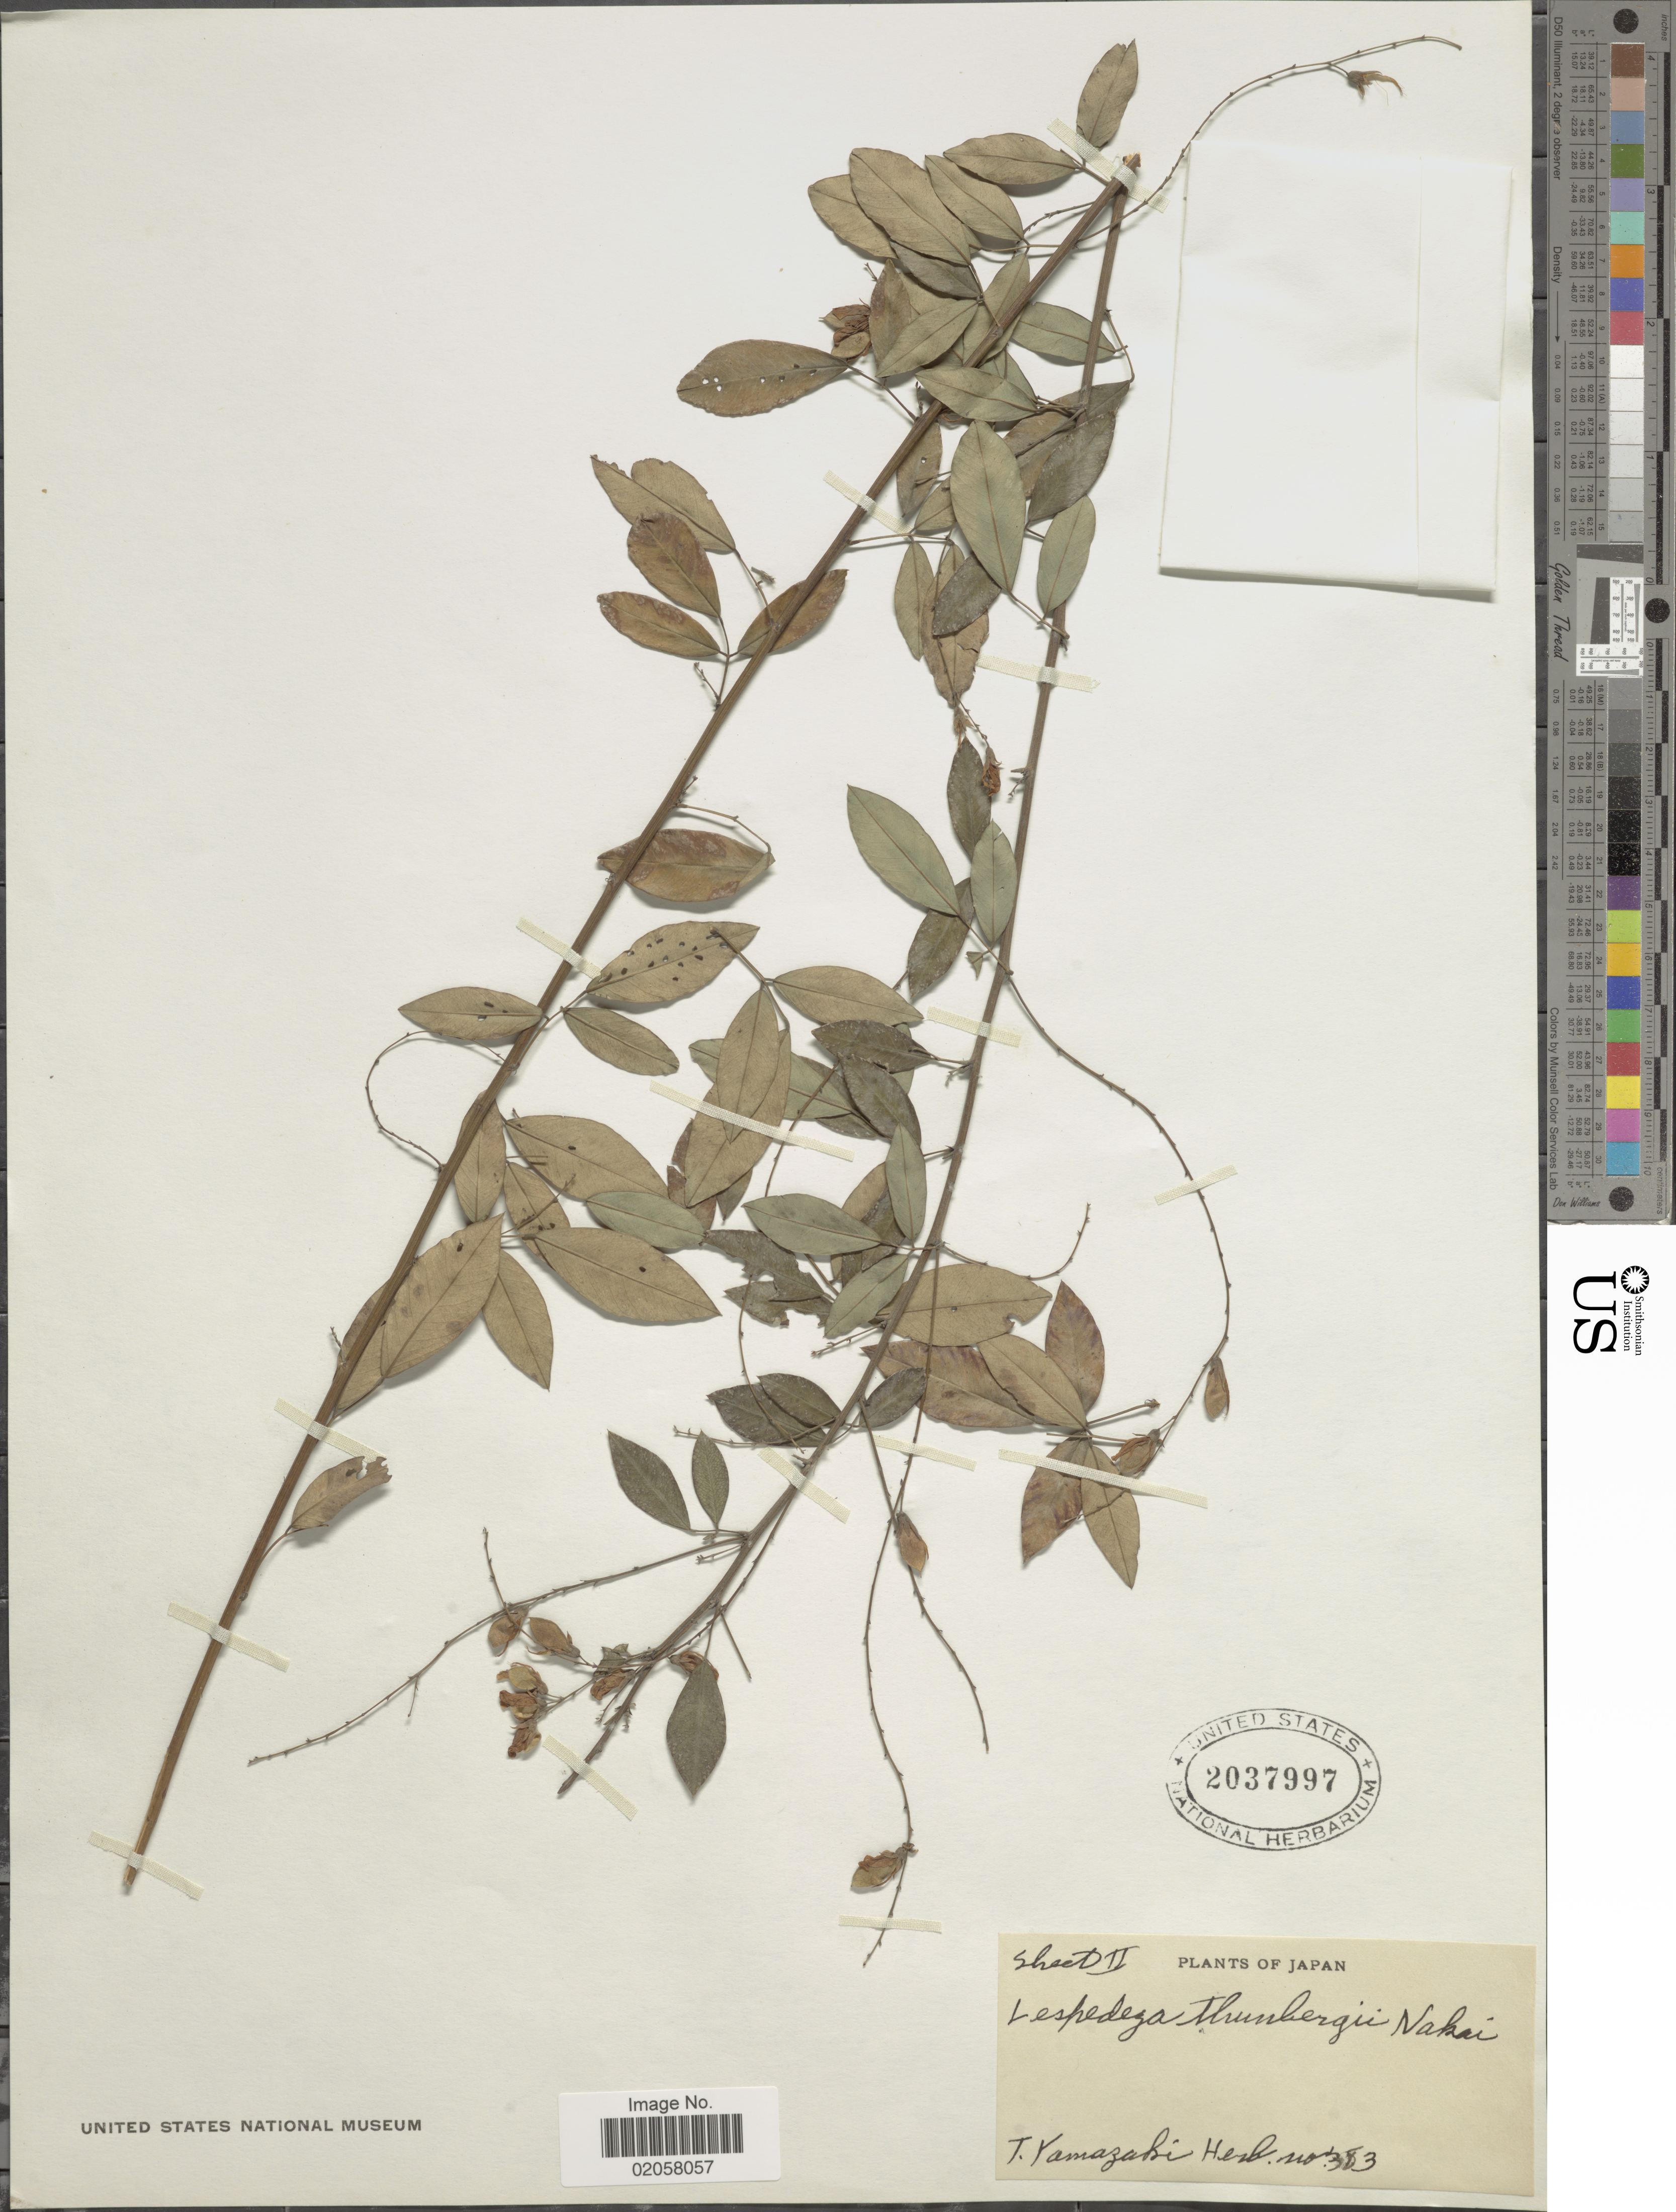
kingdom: Plantae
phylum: Tracheophyta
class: Magnoliopsida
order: Fabales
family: Fabaceae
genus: Lespedeza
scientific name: Lespedeza thunbergii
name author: (DC.) Nakai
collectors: T. Yamazaki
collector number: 383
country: Japan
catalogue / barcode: US 2037997